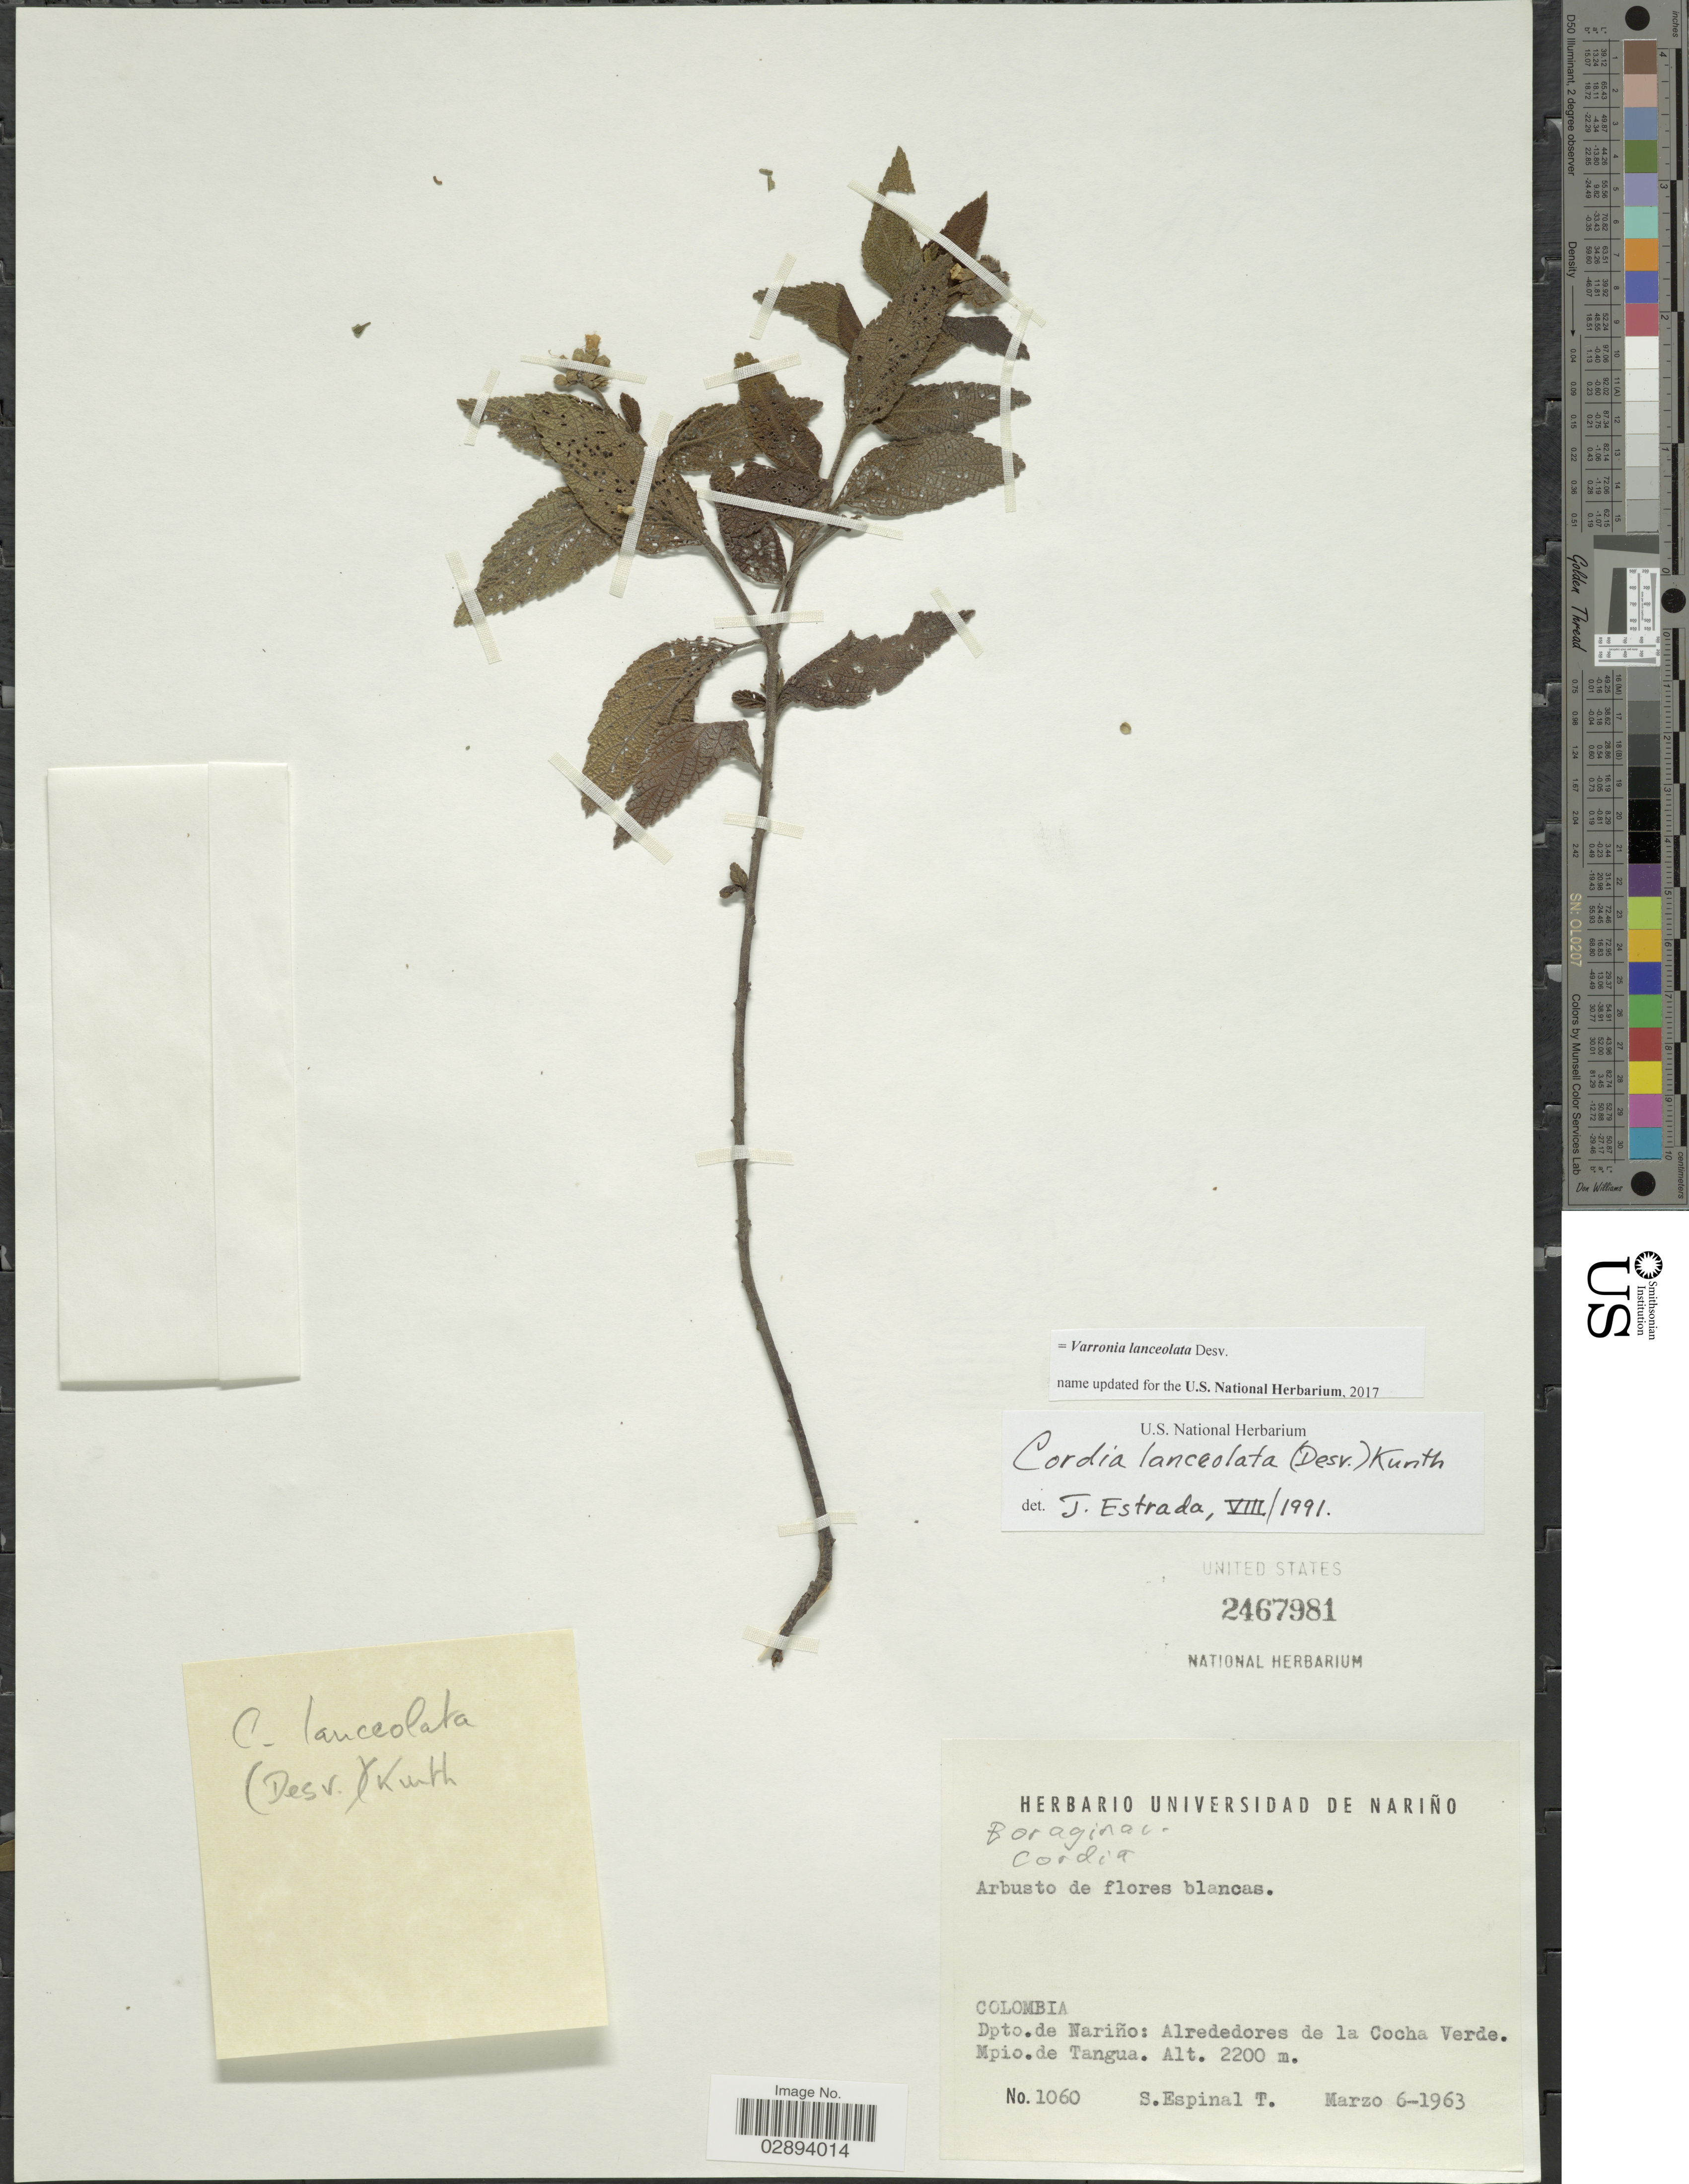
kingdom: Plantae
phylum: Tracheophyta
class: Magnoliopsida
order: Boraginales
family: Cordiaceae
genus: Varronia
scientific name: Varronia lanceolata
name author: Willd. ex Cham.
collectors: S. Espinal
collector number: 1060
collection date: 1963-03-06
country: Colombia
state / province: Nariño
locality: Dpto. de Nariño, alrededores de la Cocha Verde, Mpio. de Tangua.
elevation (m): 2200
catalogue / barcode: US 2467981